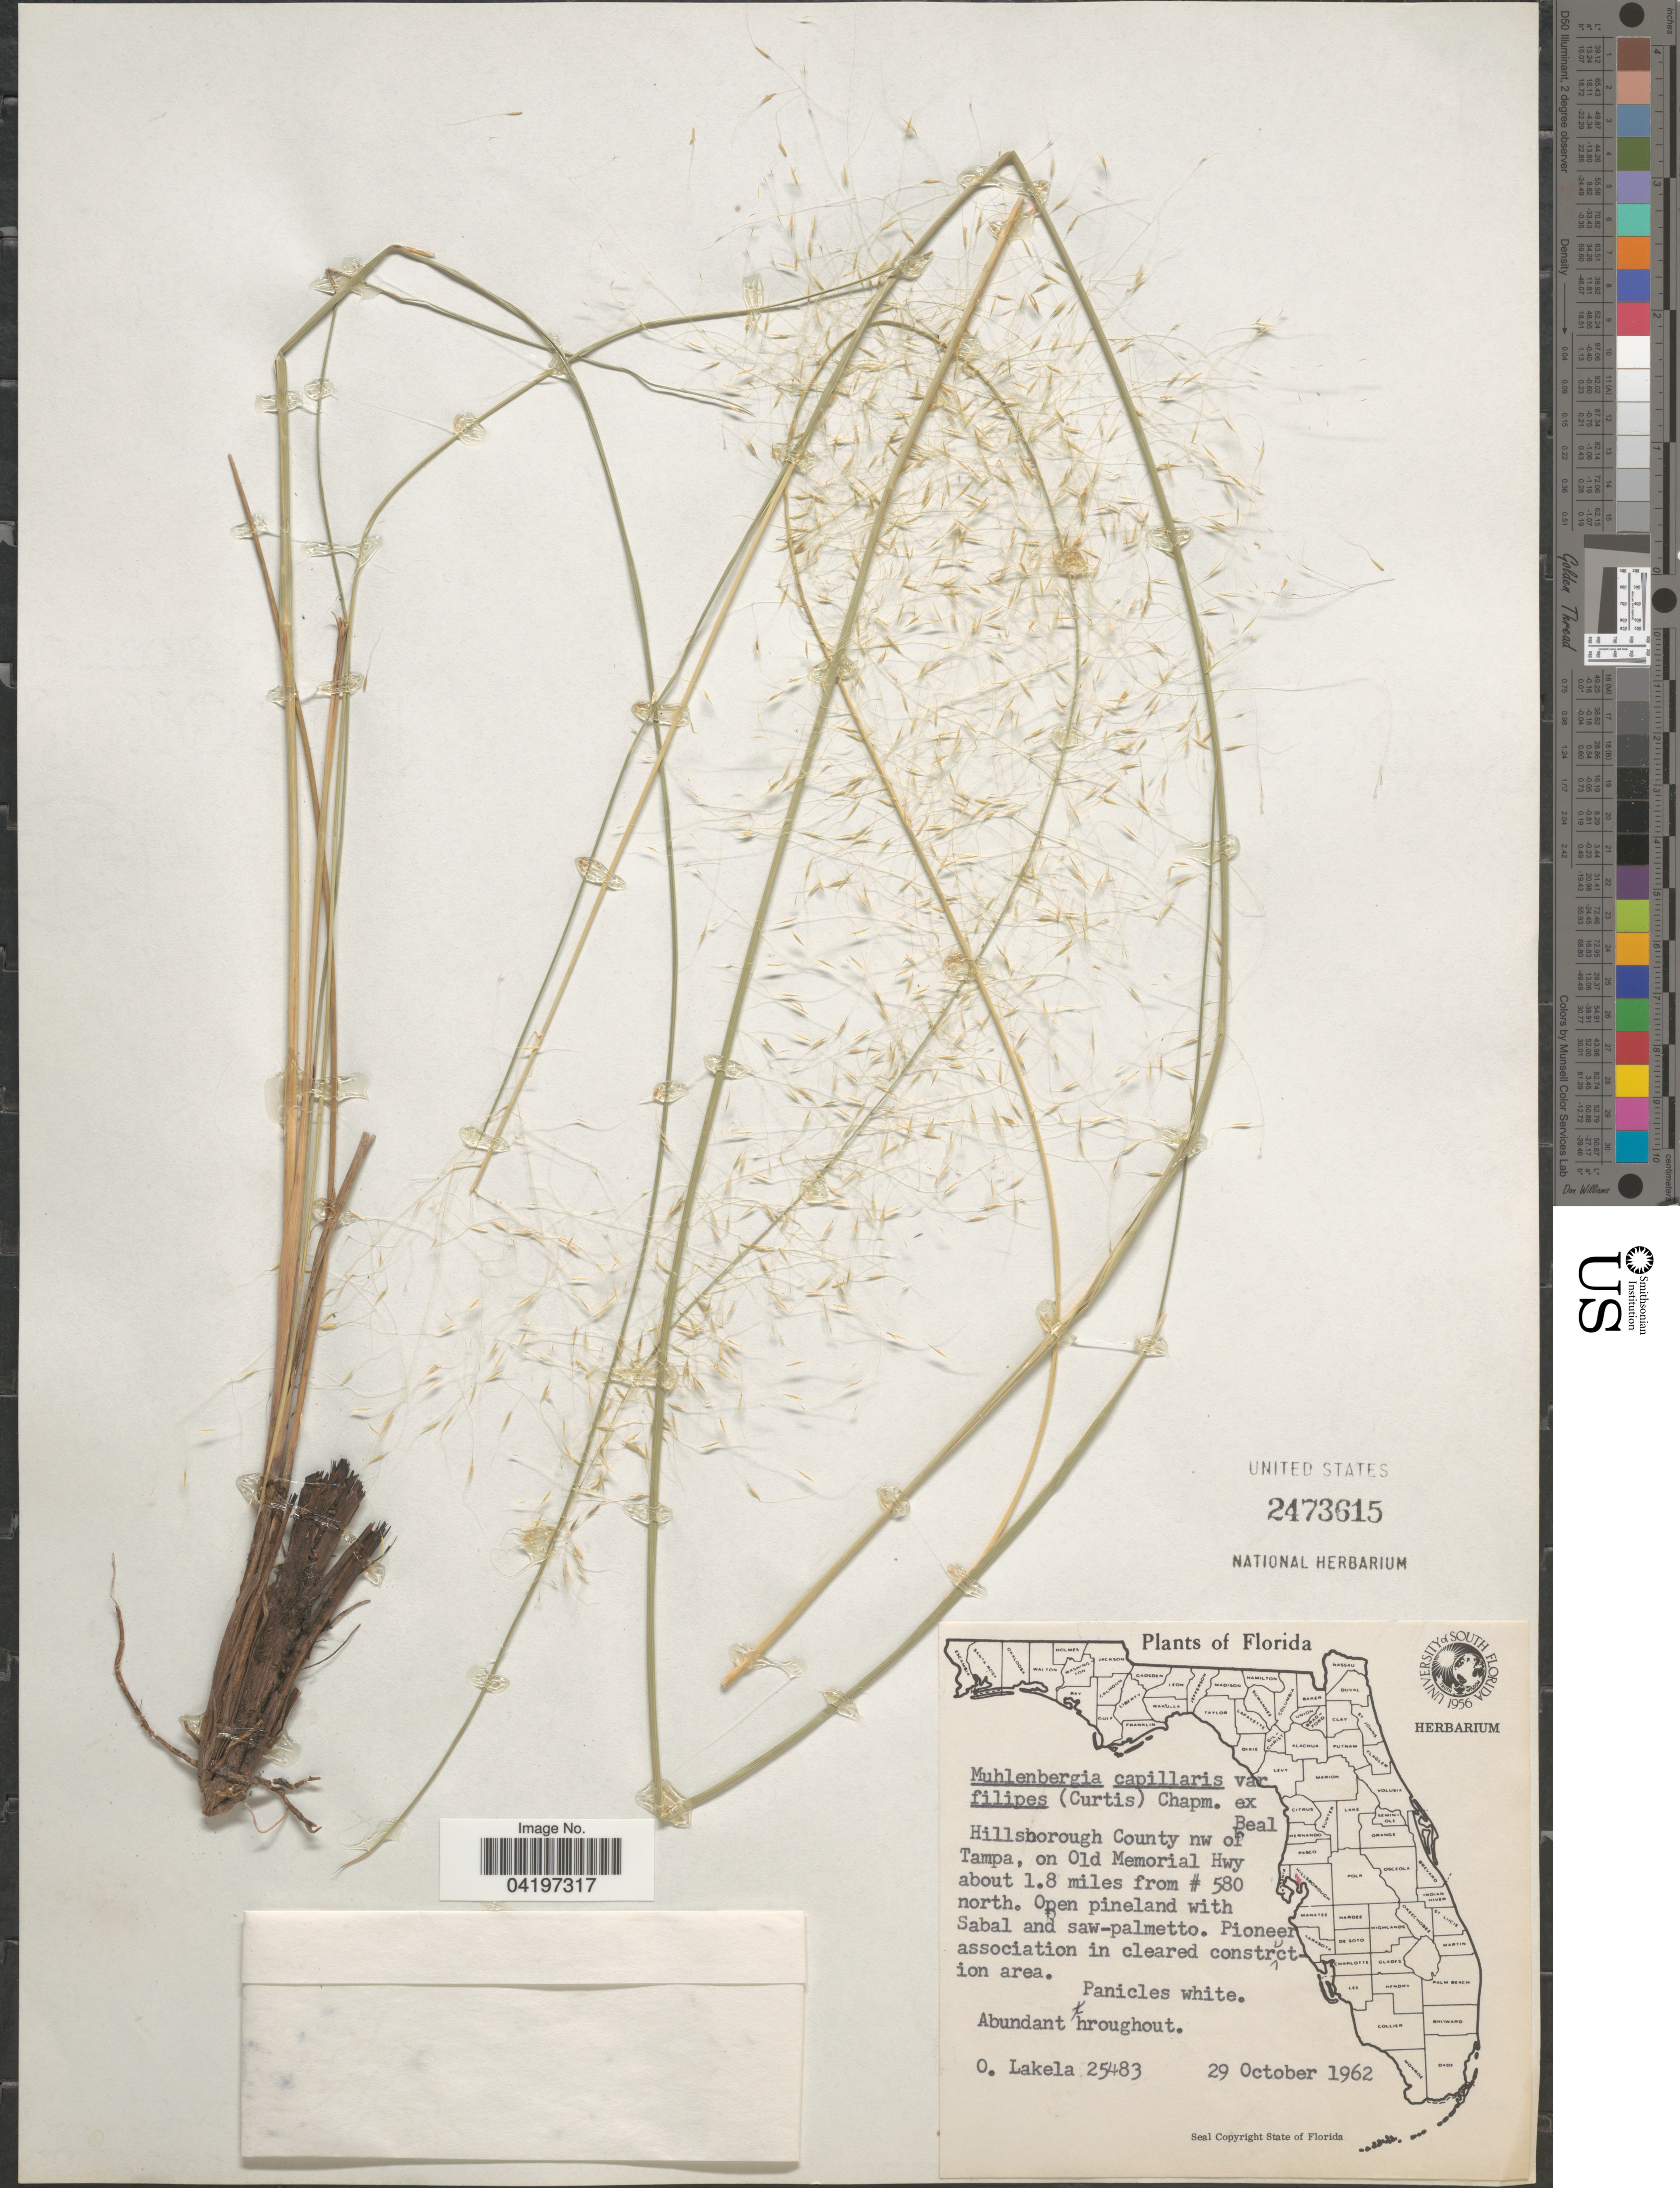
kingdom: Plantae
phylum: Tracheophyta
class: Liliopsida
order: Poales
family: Poaceae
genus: Muhlenbergia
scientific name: Muhlenbergia sericea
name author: (Michx.) P.M. Peterson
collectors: O. Lakela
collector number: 25483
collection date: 1962-10-29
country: United States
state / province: Florida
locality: Hillsborough County nw of Tampa, on Old Memorial Hwy about 1.8 miles from # 580 north.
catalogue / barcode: US 2473615